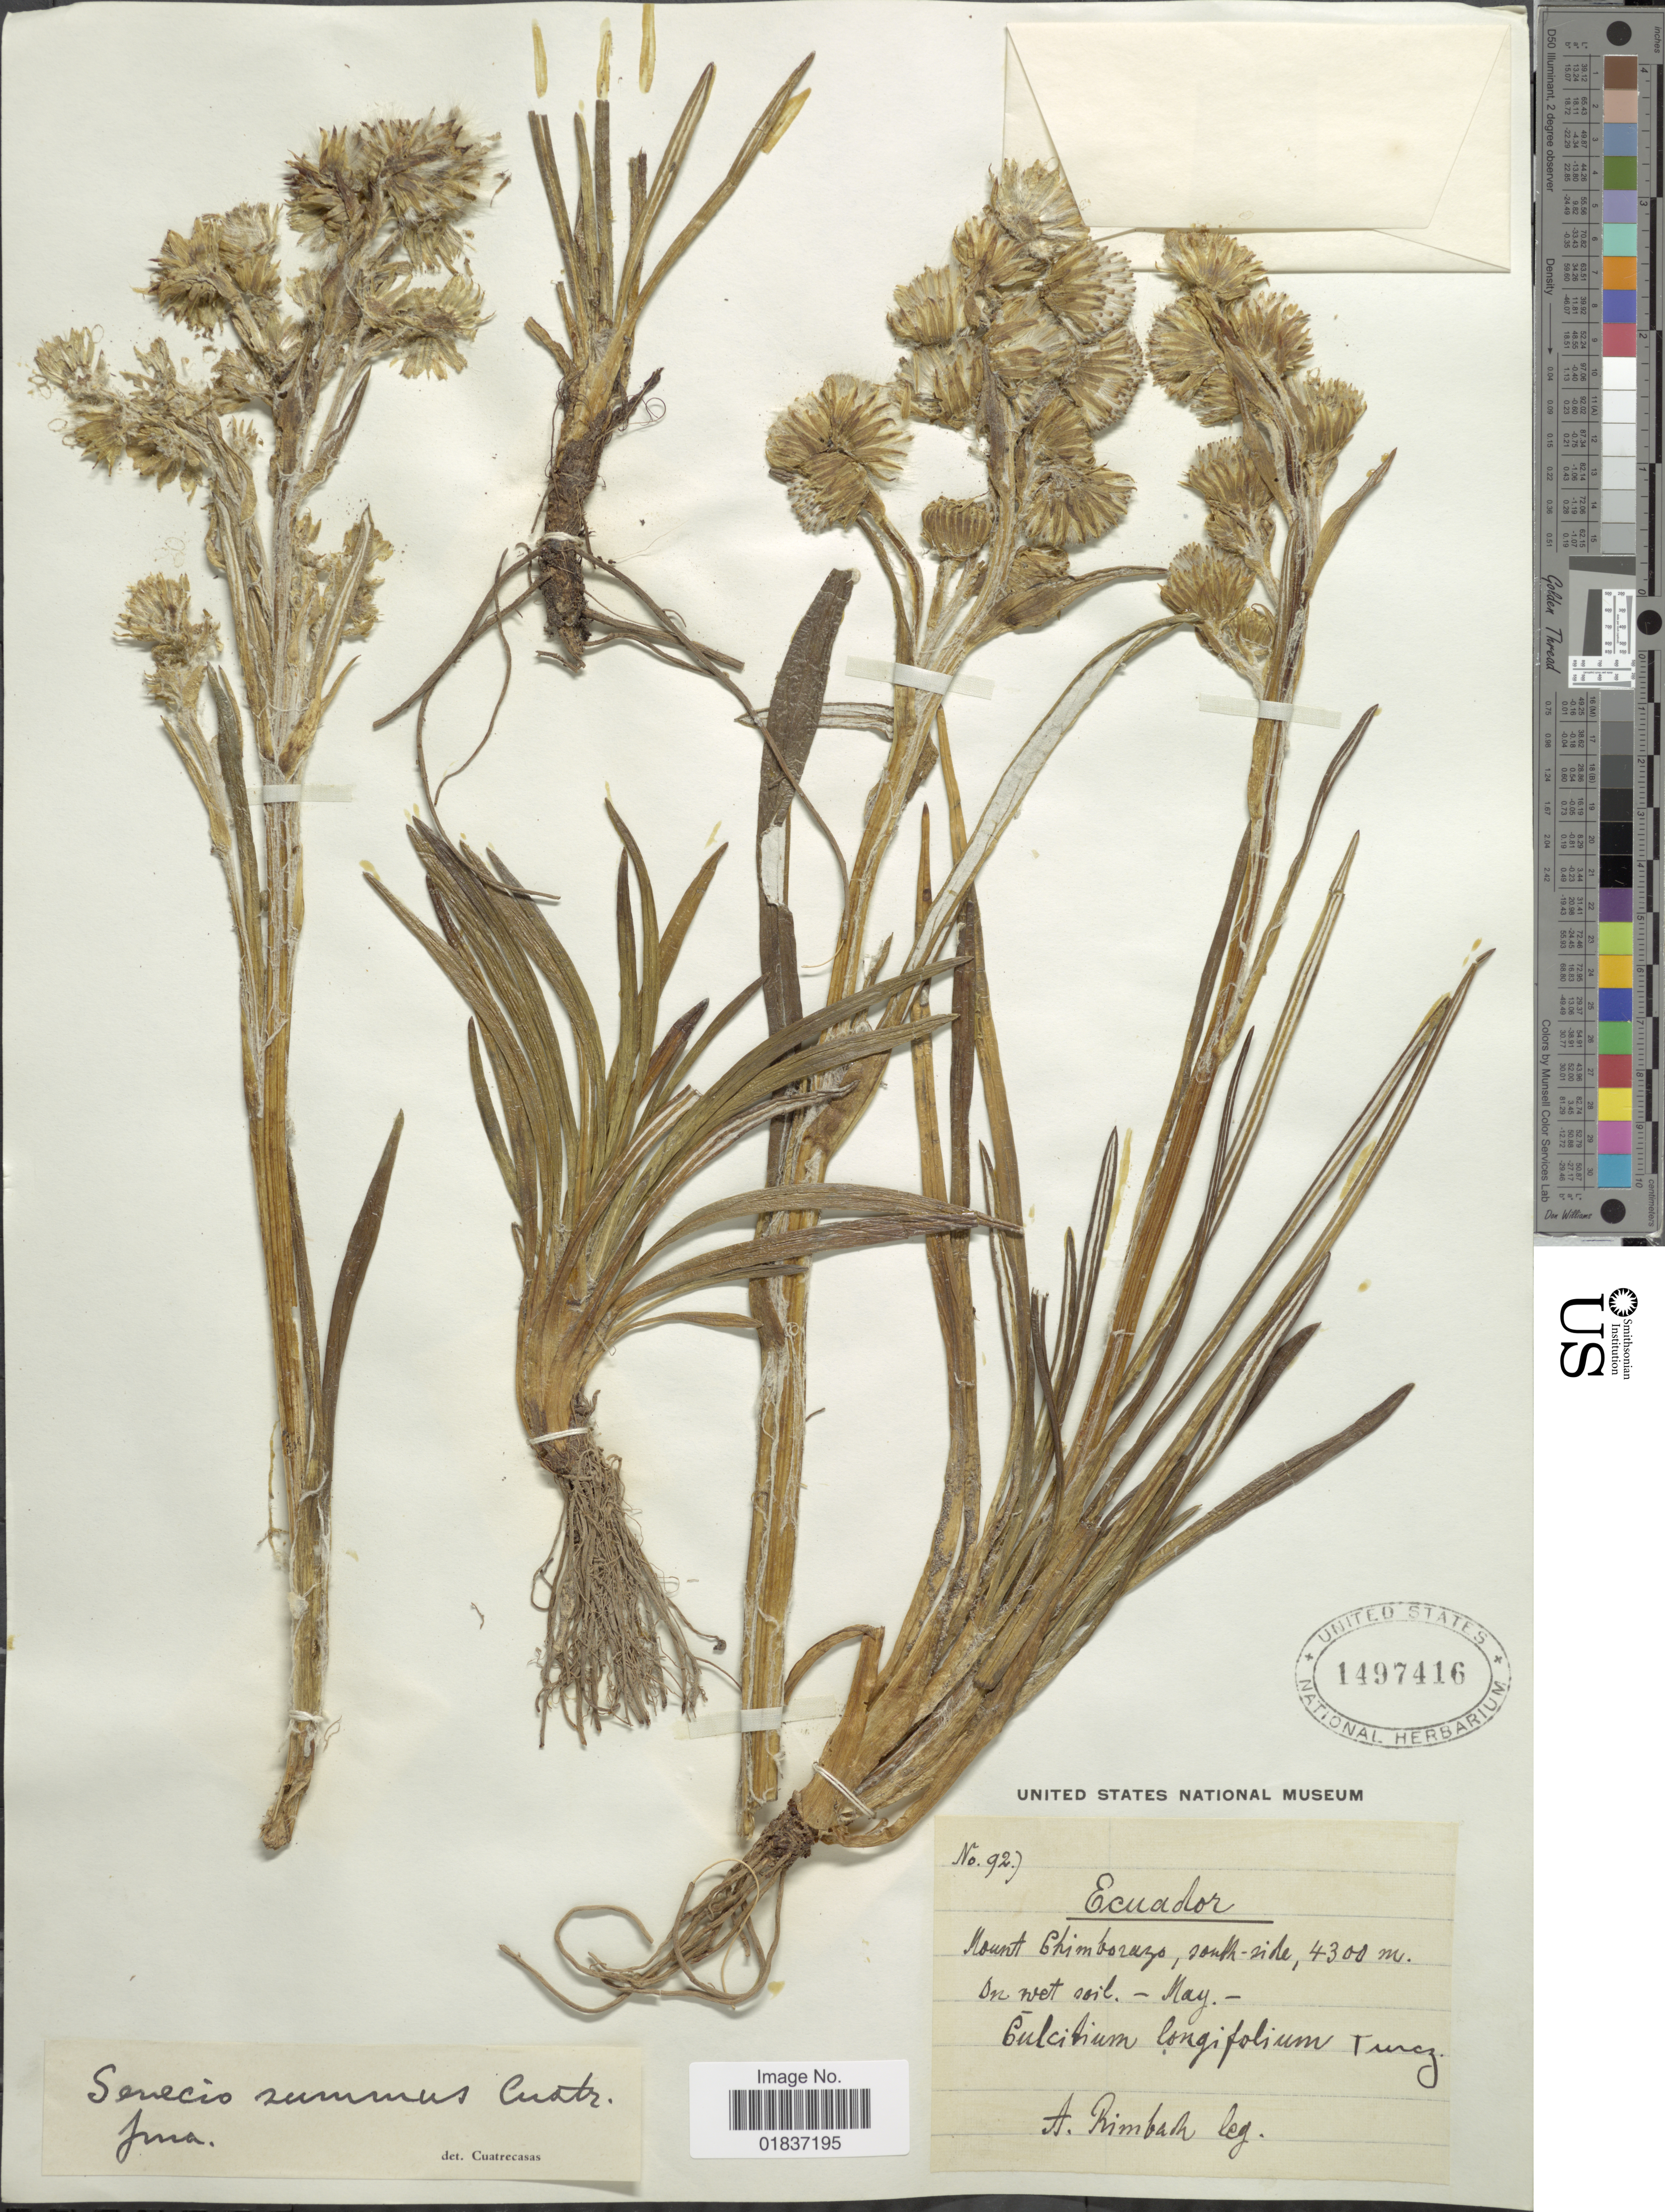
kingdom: Plantae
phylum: Tracheophyta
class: Magnoliopsida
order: Asterales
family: Asteraceae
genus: Senecio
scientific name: Senecio culcitioides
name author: Sch. Bip.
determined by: Salomon, Luciana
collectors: A. Rimbach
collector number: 927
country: Ecuador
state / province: Chimborazo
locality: Mount Chimborazo, south-side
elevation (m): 4300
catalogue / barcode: US 1497416